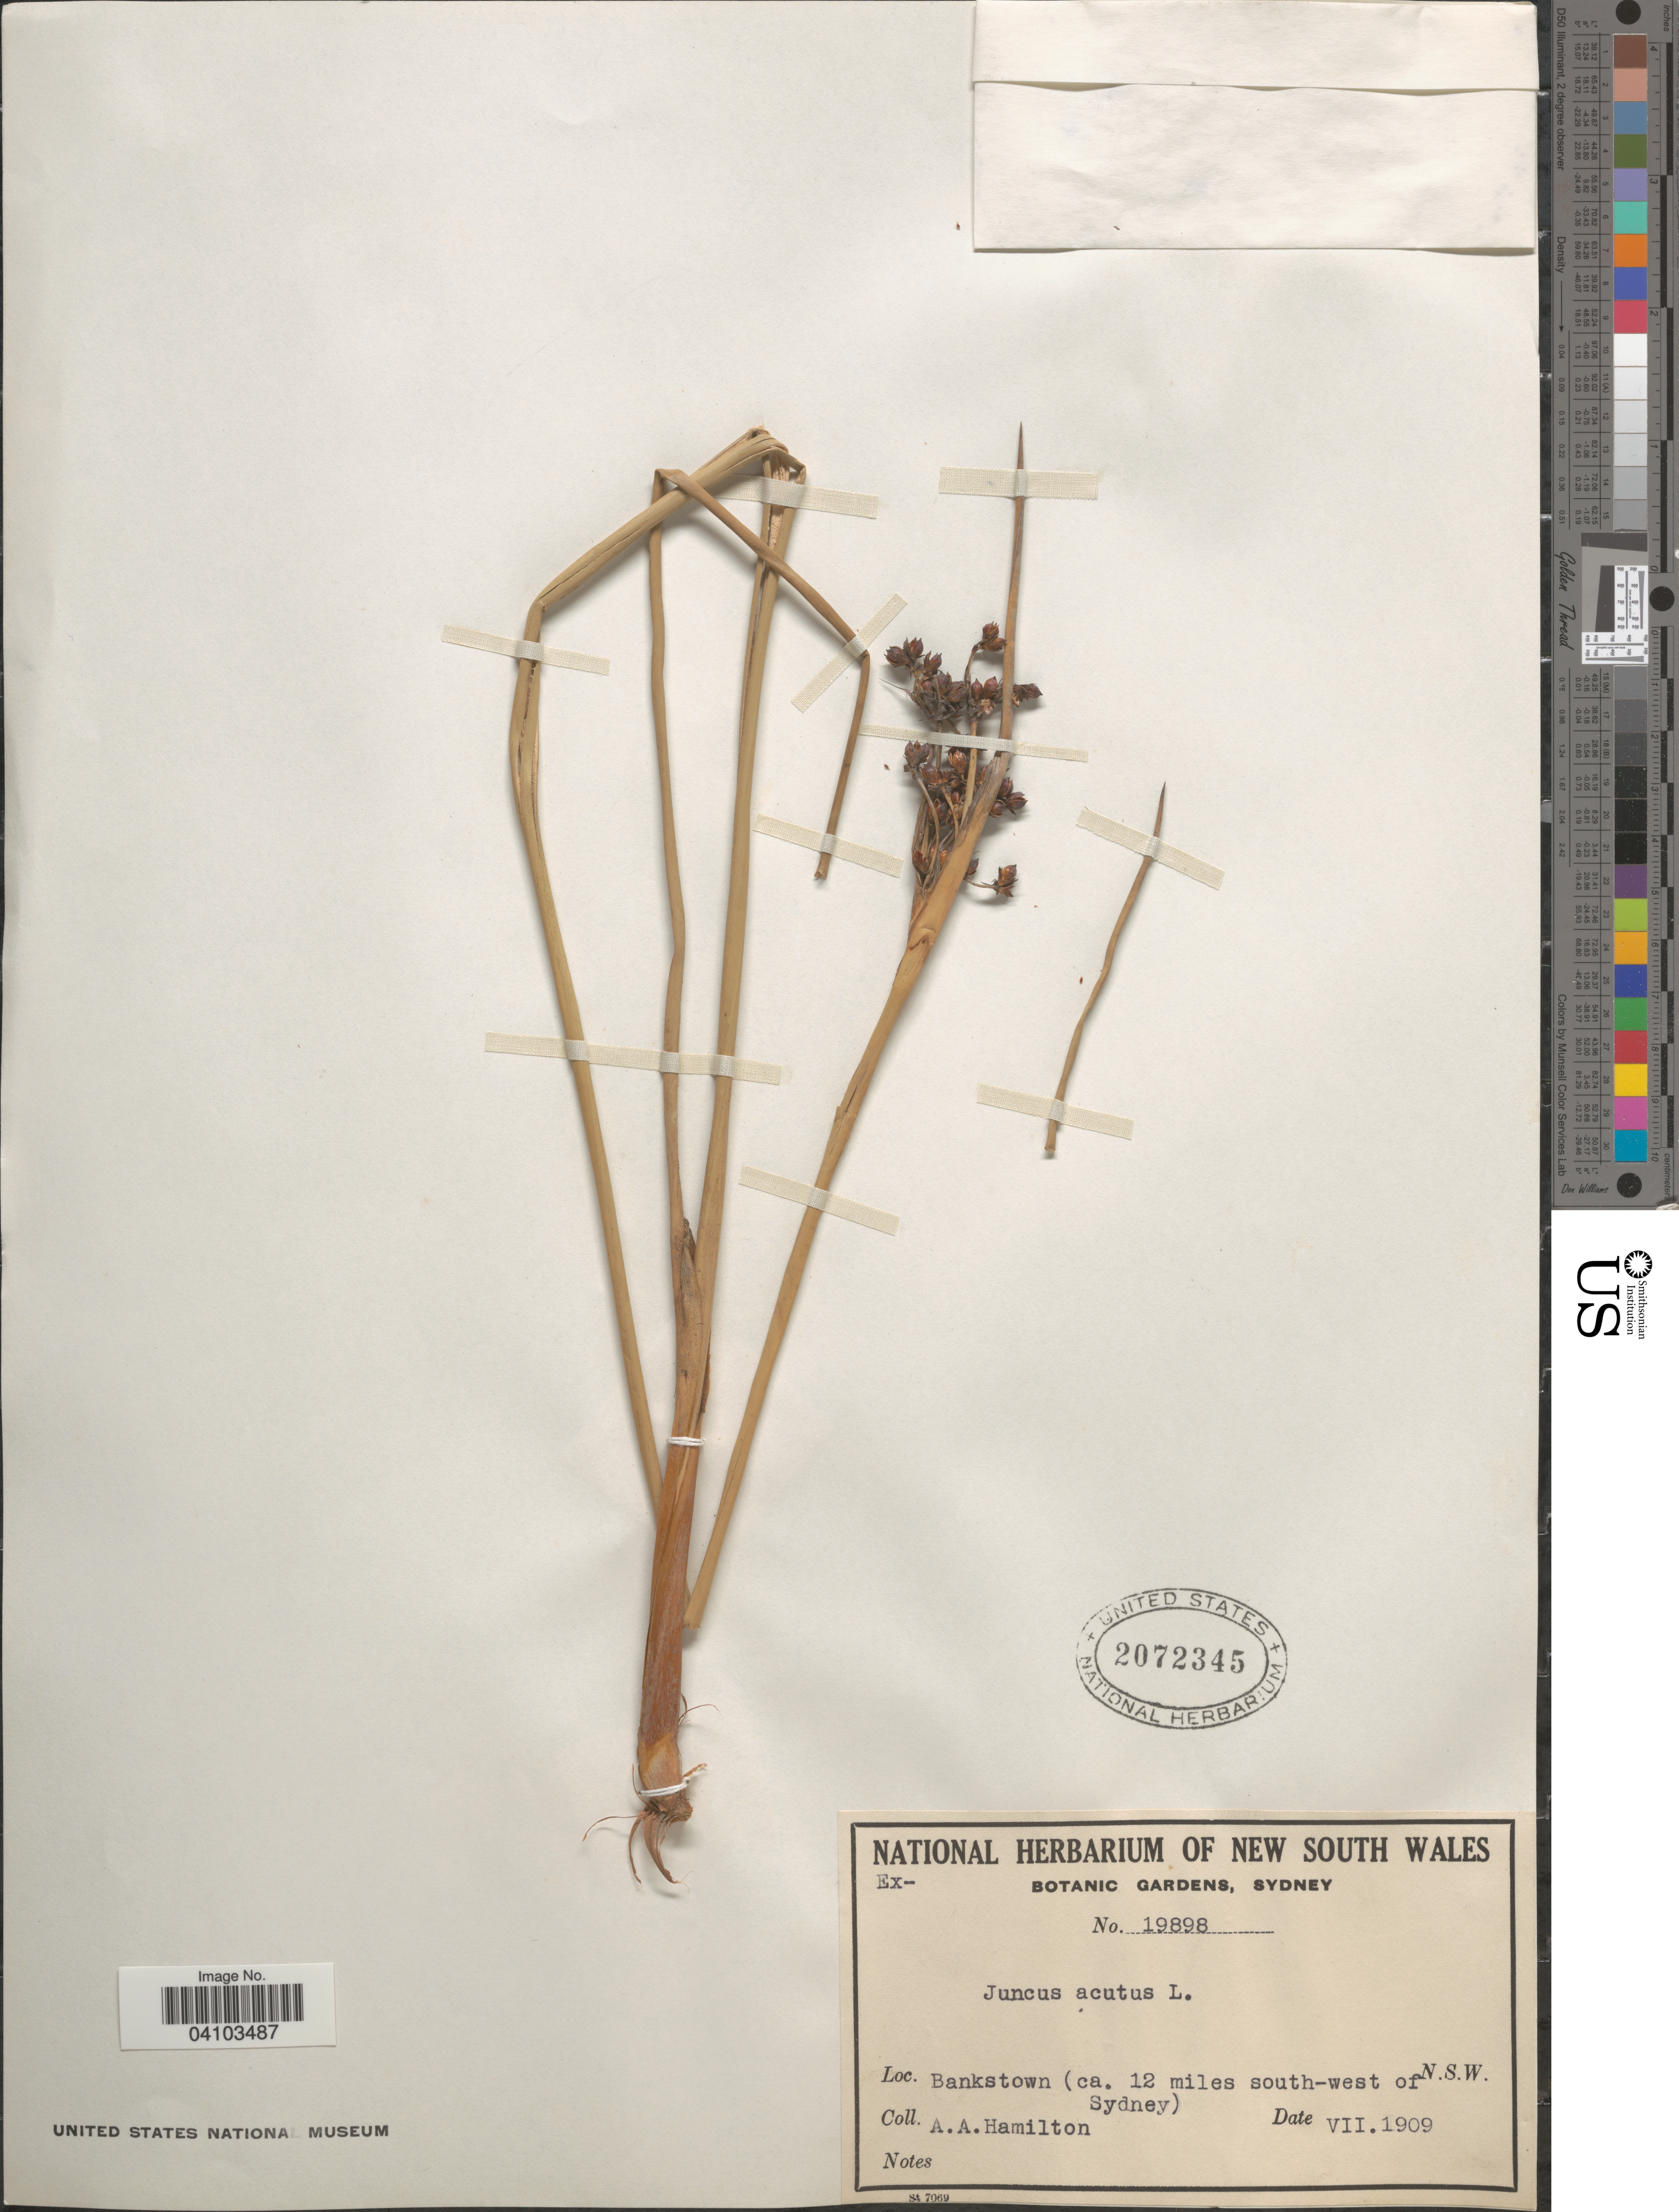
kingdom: Plantae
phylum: Tracheophyta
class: Liliopsida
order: Poales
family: Juncaceae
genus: Juncus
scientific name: Juncus acutus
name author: L.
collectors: A. A. Hamilton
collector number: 19898?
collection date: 1909-07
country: Australia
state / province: New South Wales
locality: Bankstown (ca. 12 miles south-west of Sydney).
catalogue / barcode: US 2072345